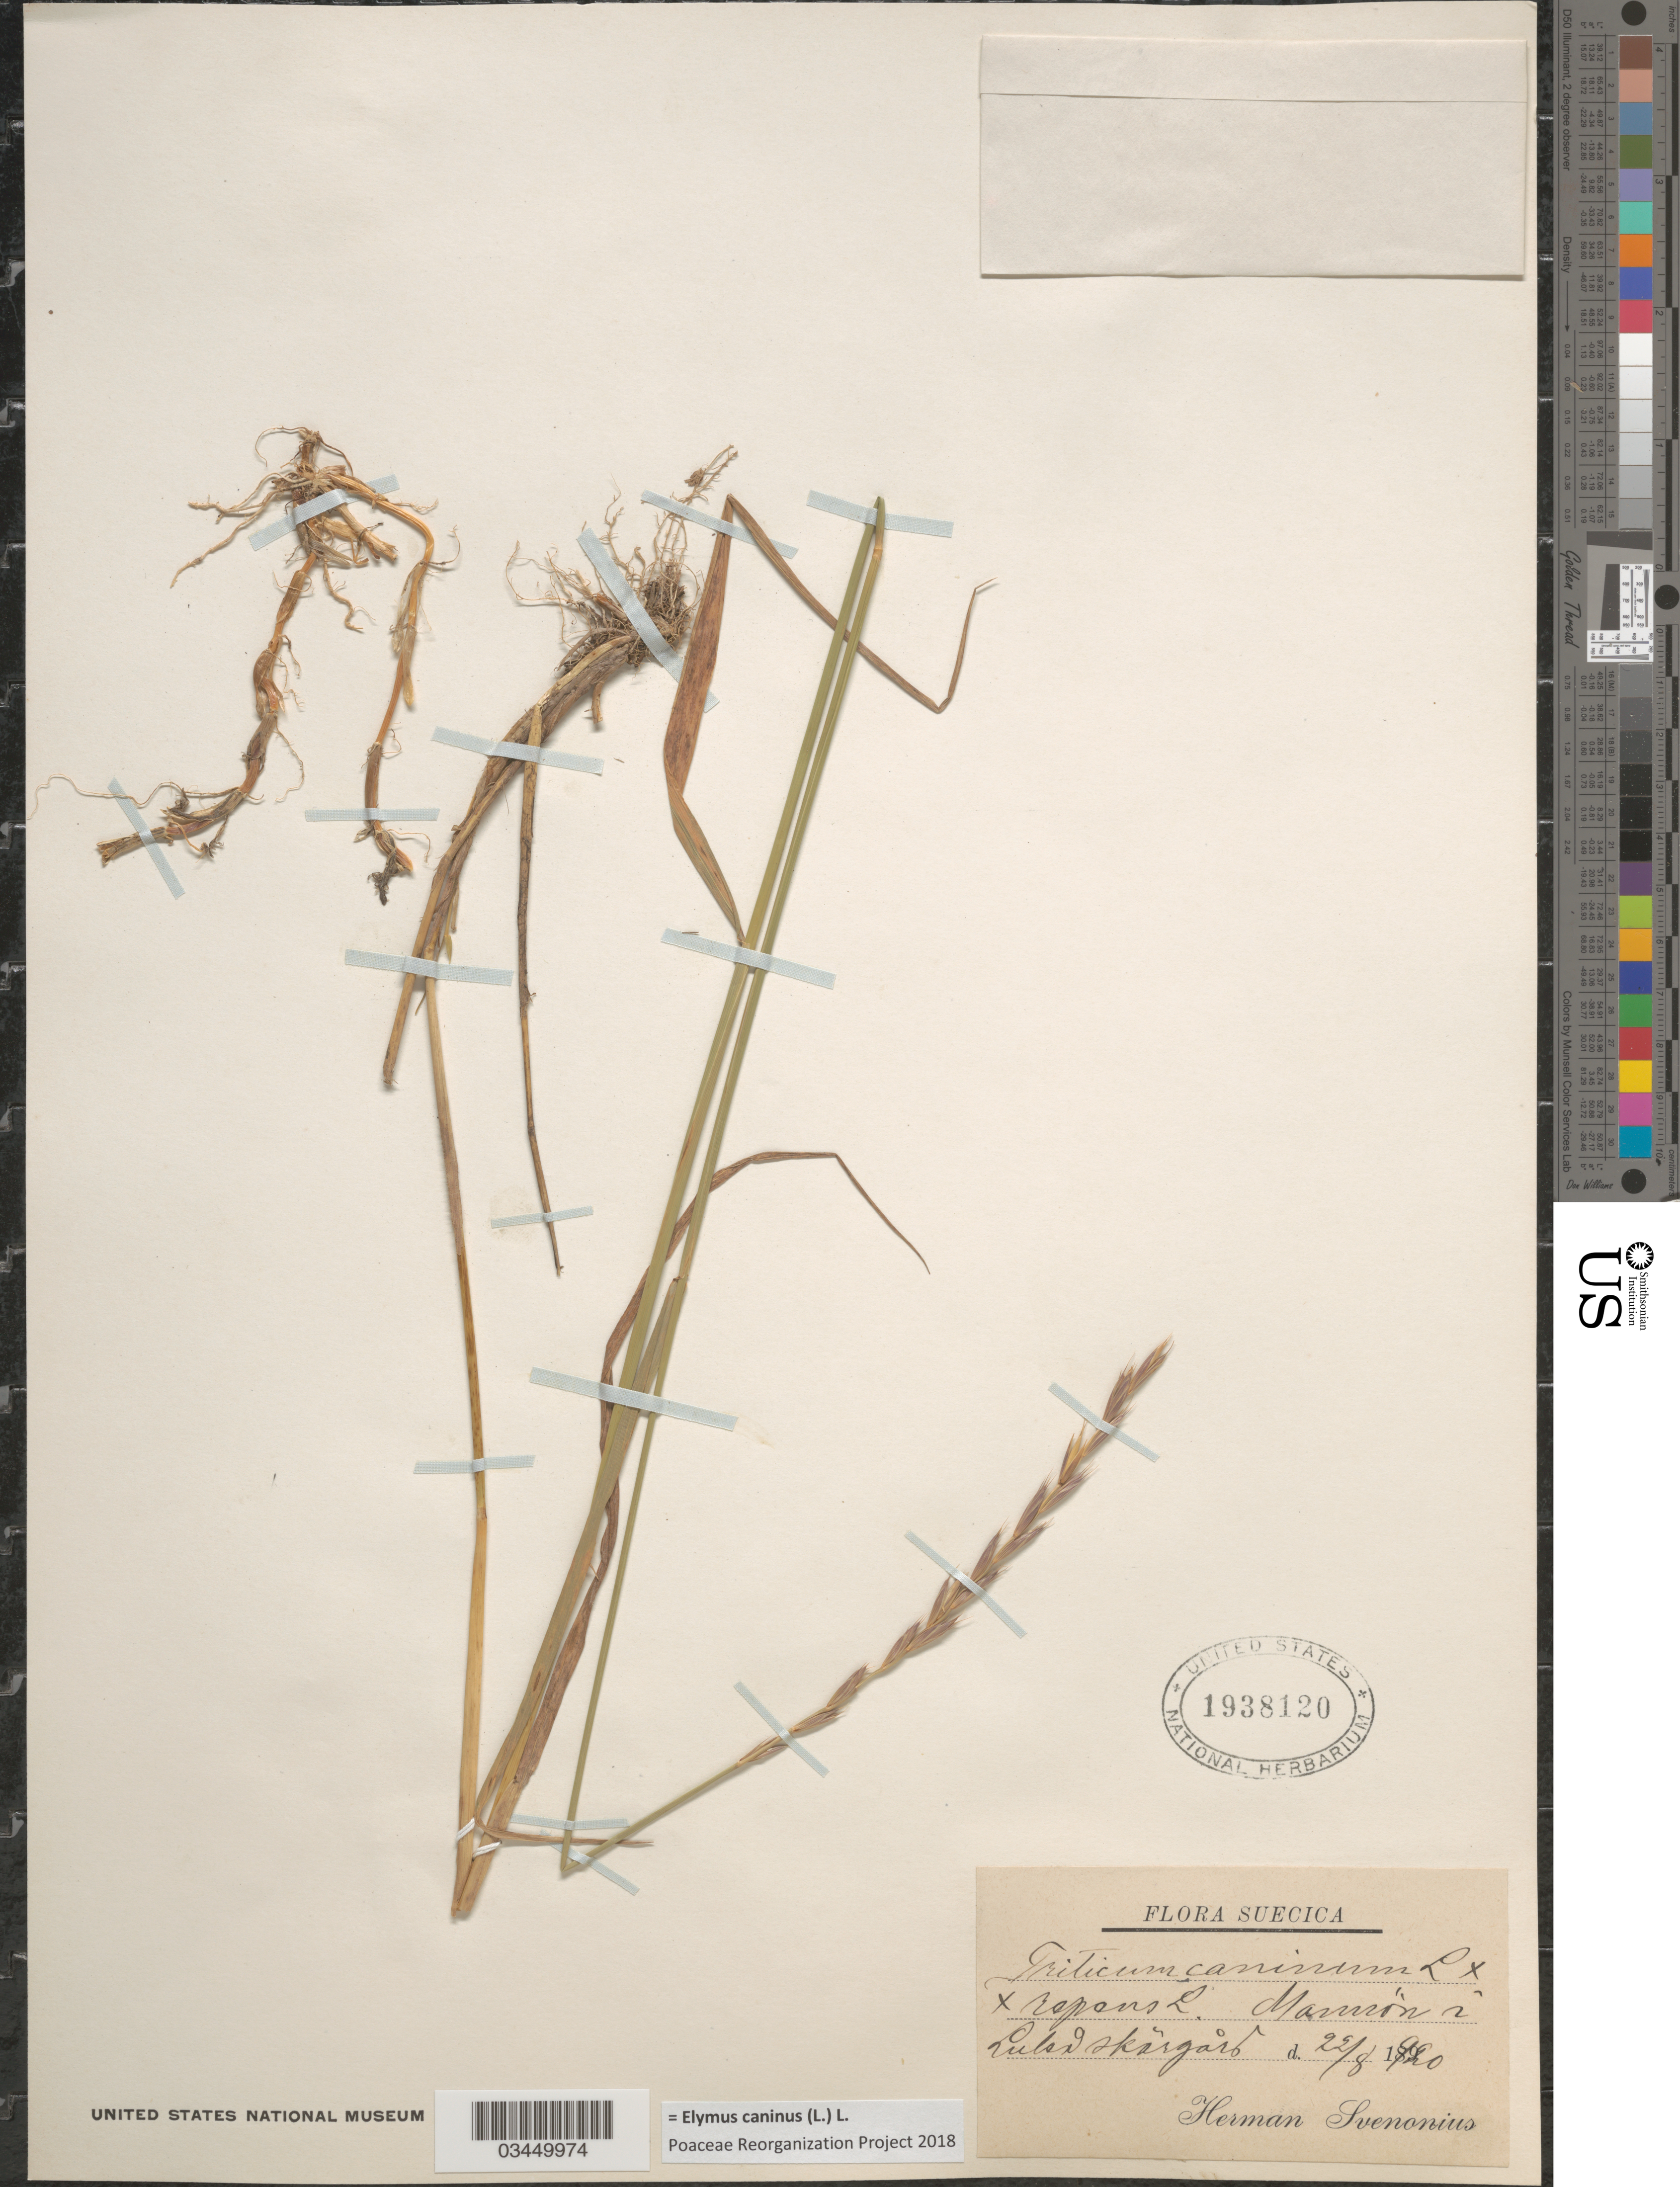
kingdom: Plantae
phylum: Tracheophyta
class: Liliopsida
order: Poales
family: Poaceae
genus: Elymus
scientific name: Elymus caninus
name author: (L.) L.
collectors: H. Svenonius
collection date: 1920-08-22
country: Sweden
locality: Suecica. Mannön i Luleå skärgärd.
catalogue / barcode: US 1938120